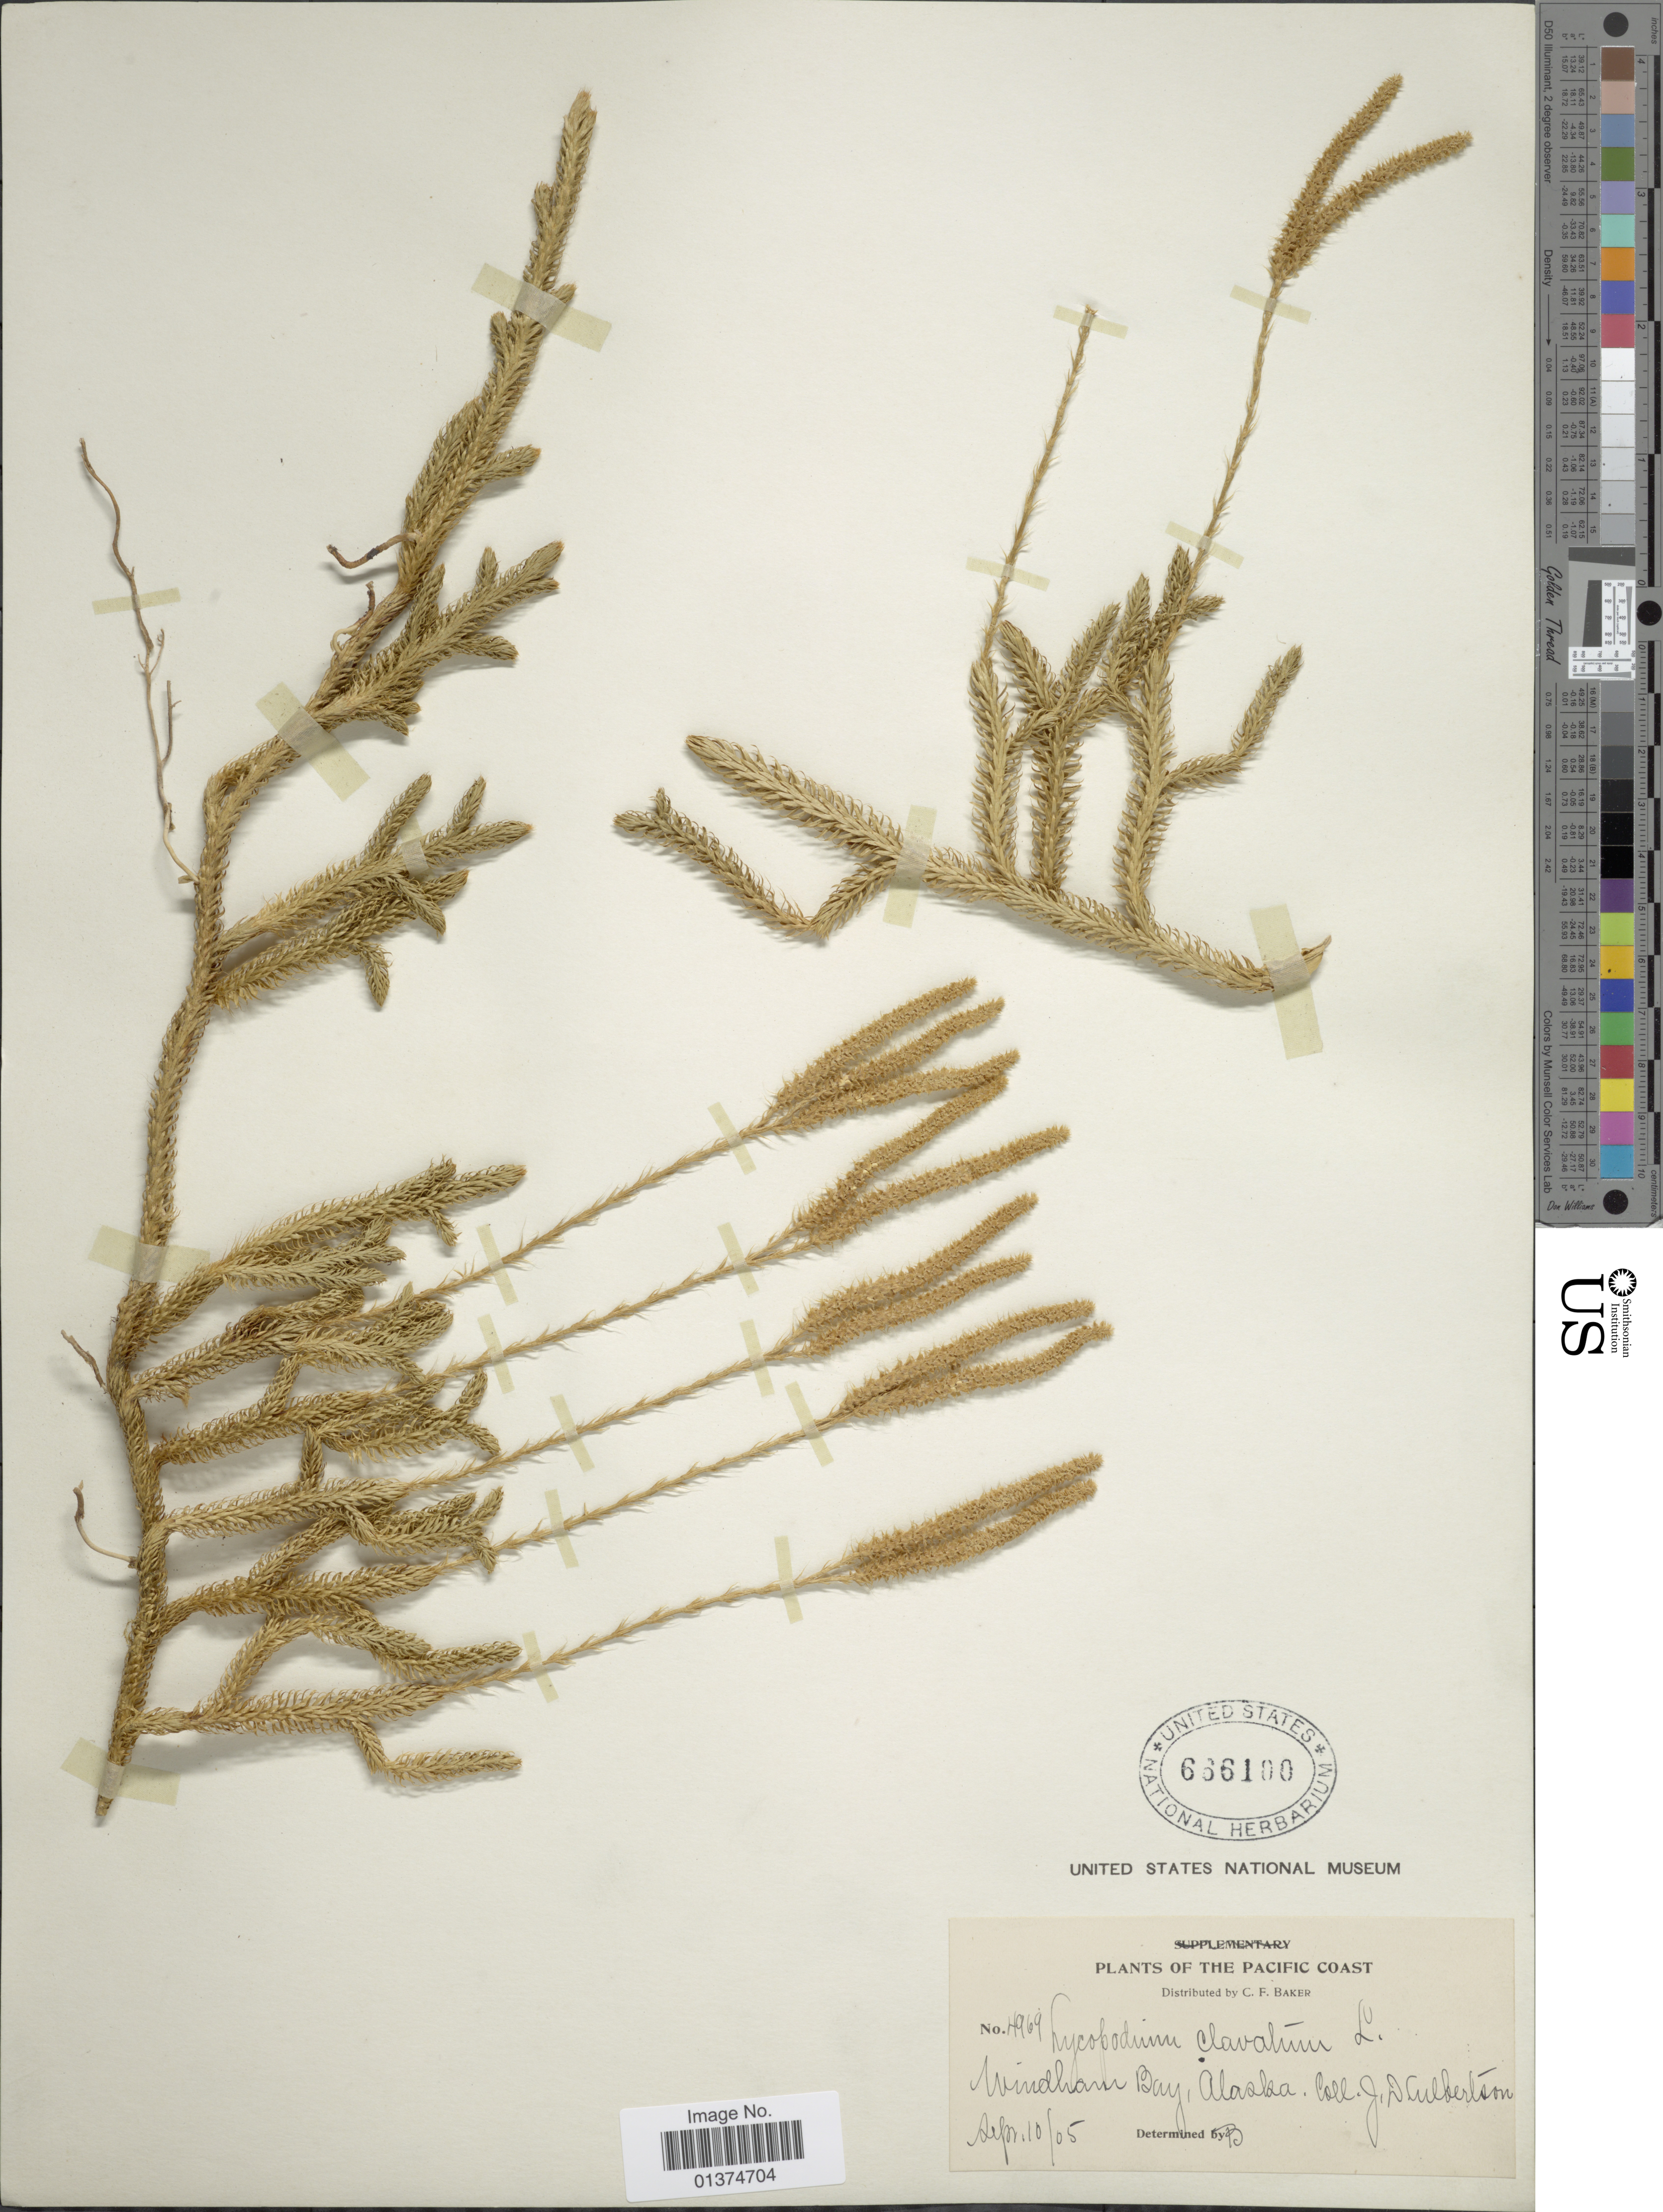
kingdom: Plantae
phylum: Tracheophyta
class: Lycopodiopsida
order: Lycopodiales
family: Lycopodiaceae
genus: Lycopodium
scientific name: Lycopodium clavatum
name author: L.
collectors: J. Culbertson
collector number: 4969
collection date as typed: Transcribed d/m/y: 10/4/5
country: United States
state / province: Alaska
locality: The Pacific Coast, Windham Bay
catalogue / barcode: US 666100